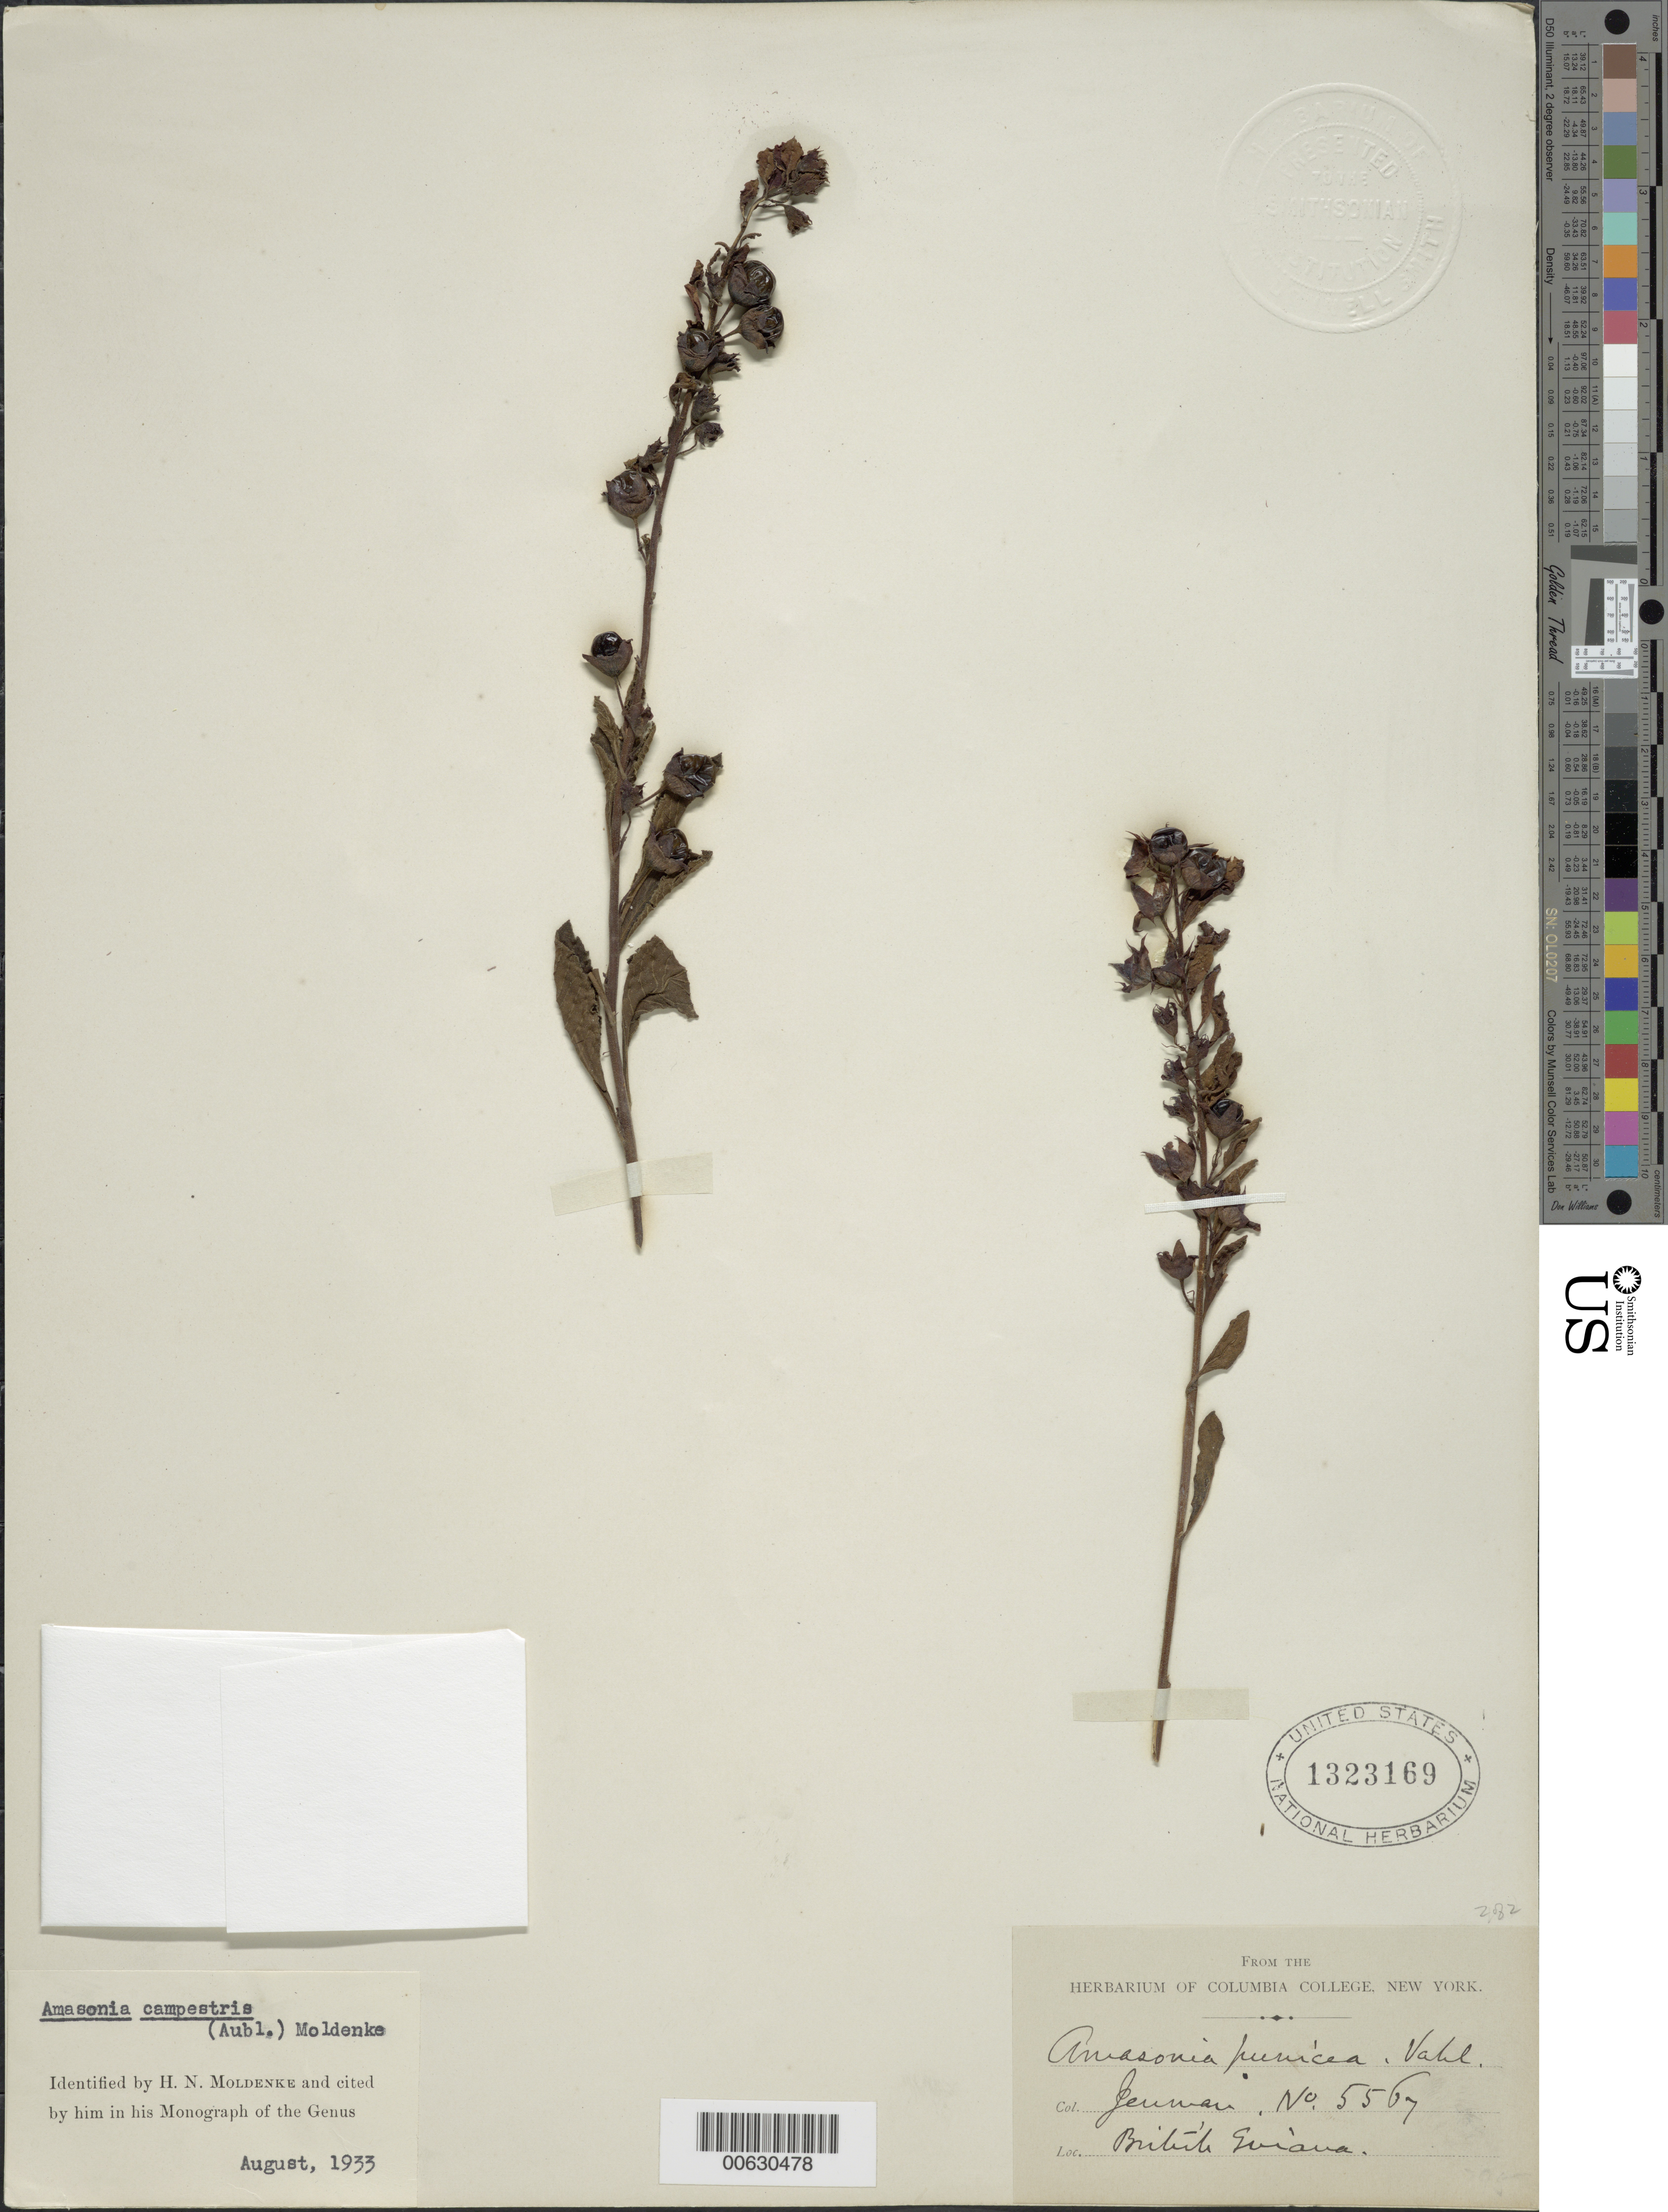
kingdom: Plantae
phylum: Tracheophyta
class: Magnoliopsida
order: Lamiales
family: Lamiaceae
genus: Amasonia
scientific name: Amasonia campestris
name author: (Aubl.) Moldenke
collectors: -. Jenman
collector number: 5567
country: Guyana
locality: British Guiana.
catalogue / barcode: US 1323169